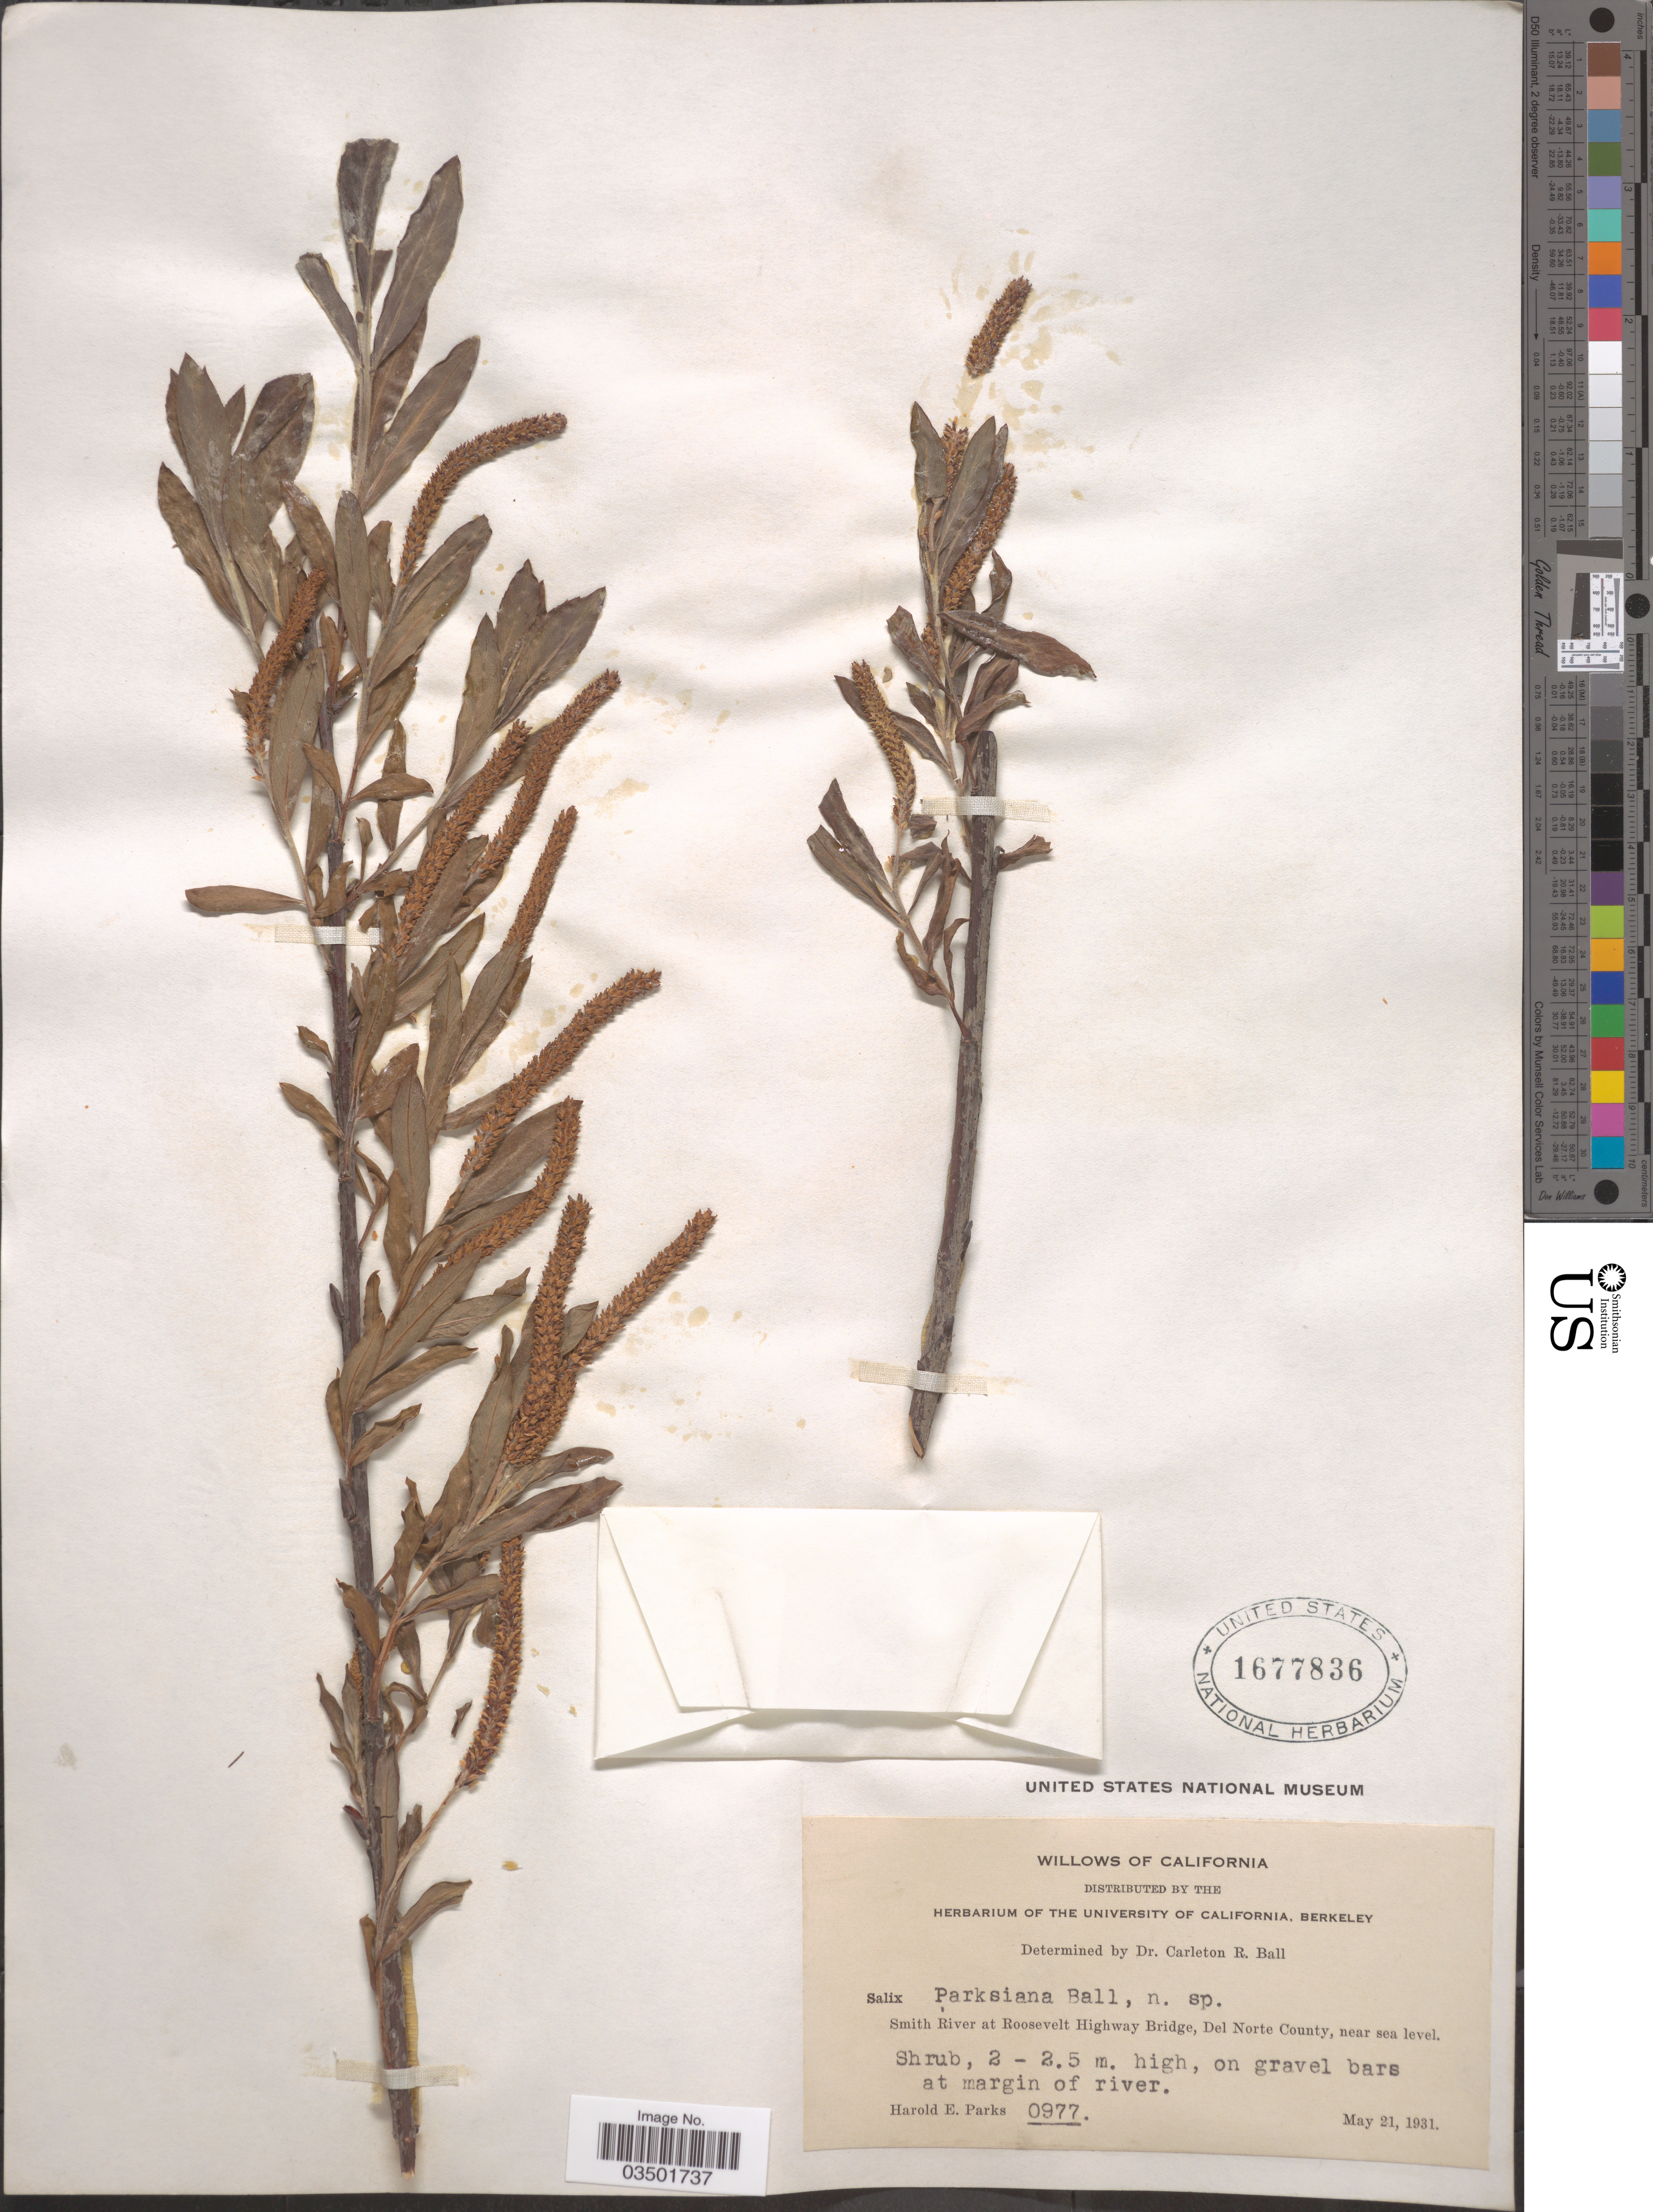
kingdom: Plantae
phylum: Tracheophyta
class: Magnoliopsida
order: Malpighiales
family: Salicaceae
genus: Salix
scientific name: Salix parksiana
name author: C.R. Ball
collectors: H. E. Parks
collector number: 0977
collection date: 1931-05-21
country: United States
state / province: California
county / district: Del Norte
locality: Smith River at Roosevelt Highway Bridge, Del Norte County.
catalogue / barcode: US 1677836